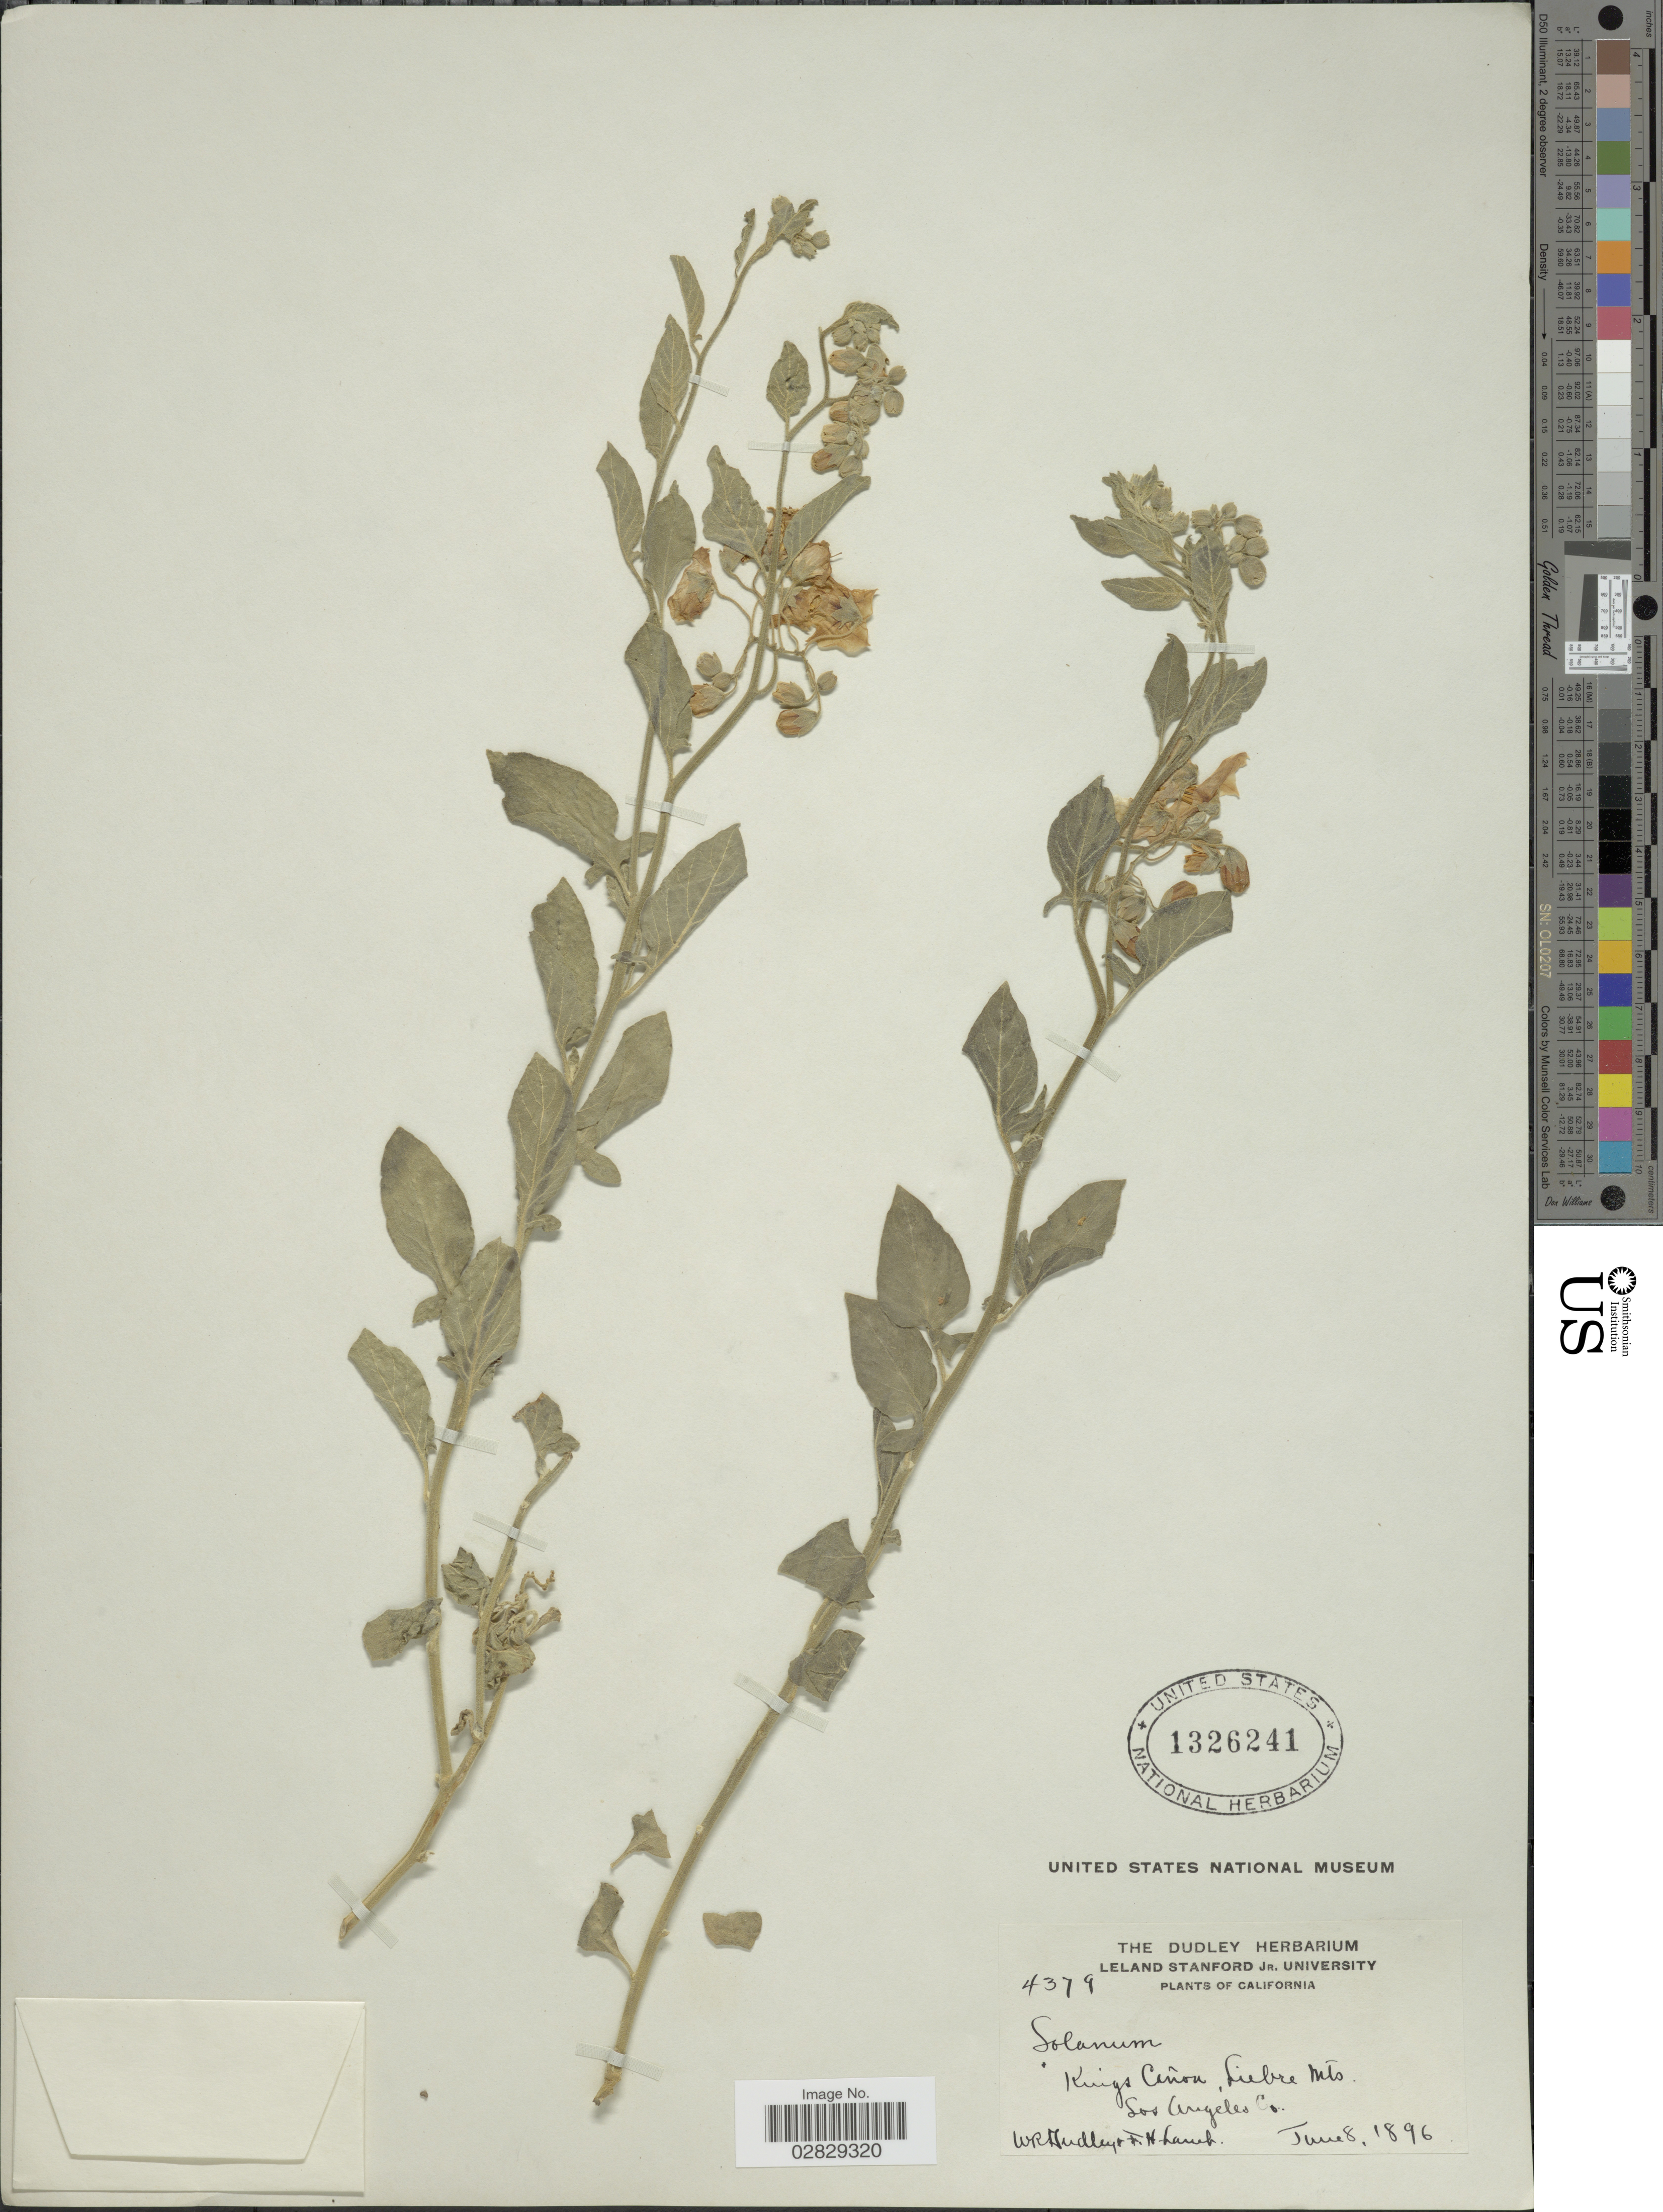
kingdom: Plantae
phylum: Tracheophyta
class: Magnoliopsida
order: Solanales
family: Solanaceae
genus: Solanum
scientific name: Solanum sp.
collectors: W. Dudley & F. H. Lamb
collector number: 4379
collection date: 1896-06-08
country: United States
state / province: California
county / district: Los Angeles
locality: Kings Cañon, Liebre Mts. Los Angeles Co.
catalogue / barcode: US 1326241